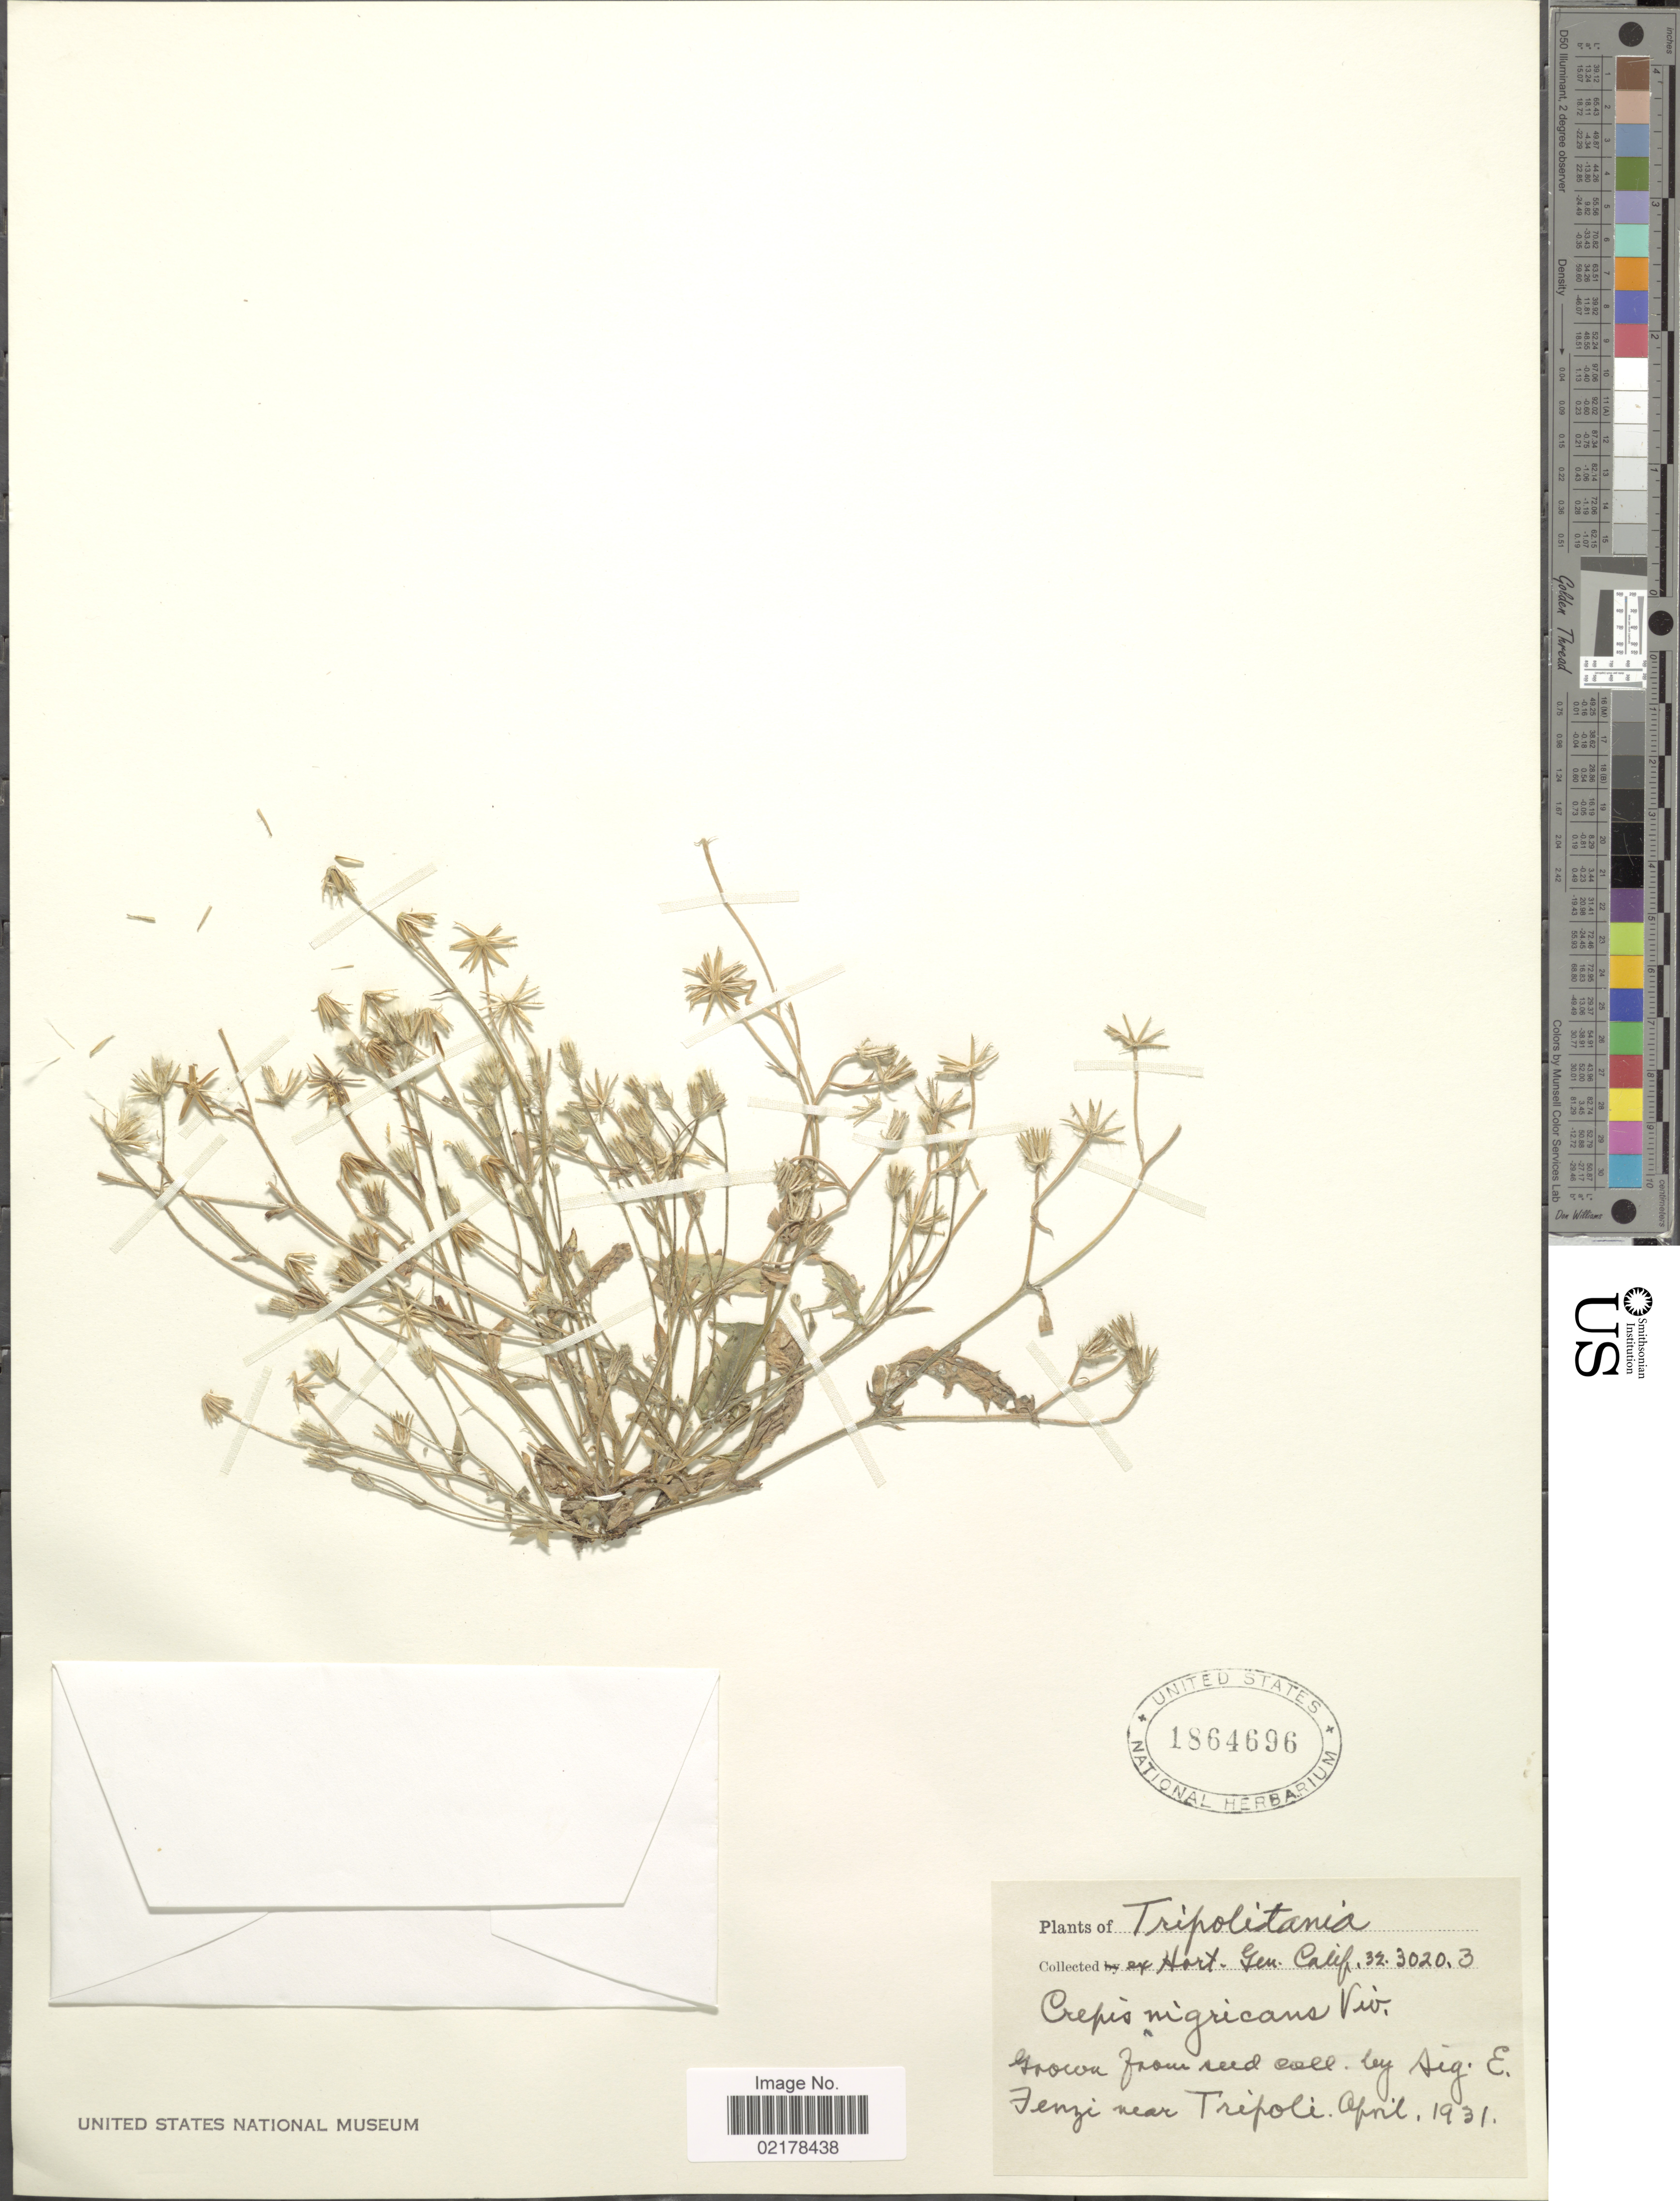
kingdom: Plantae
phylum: Tracheophyta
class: Magnoliopsida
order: Asterales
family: Asteraceae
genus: Crepis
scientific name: Crepis nigricans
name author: Viv.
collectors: Ex Hort. Gen. Calif.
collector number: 32.3020.3?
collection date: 1931-04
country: Libya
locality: Tripolitania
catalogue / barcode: US 1864696